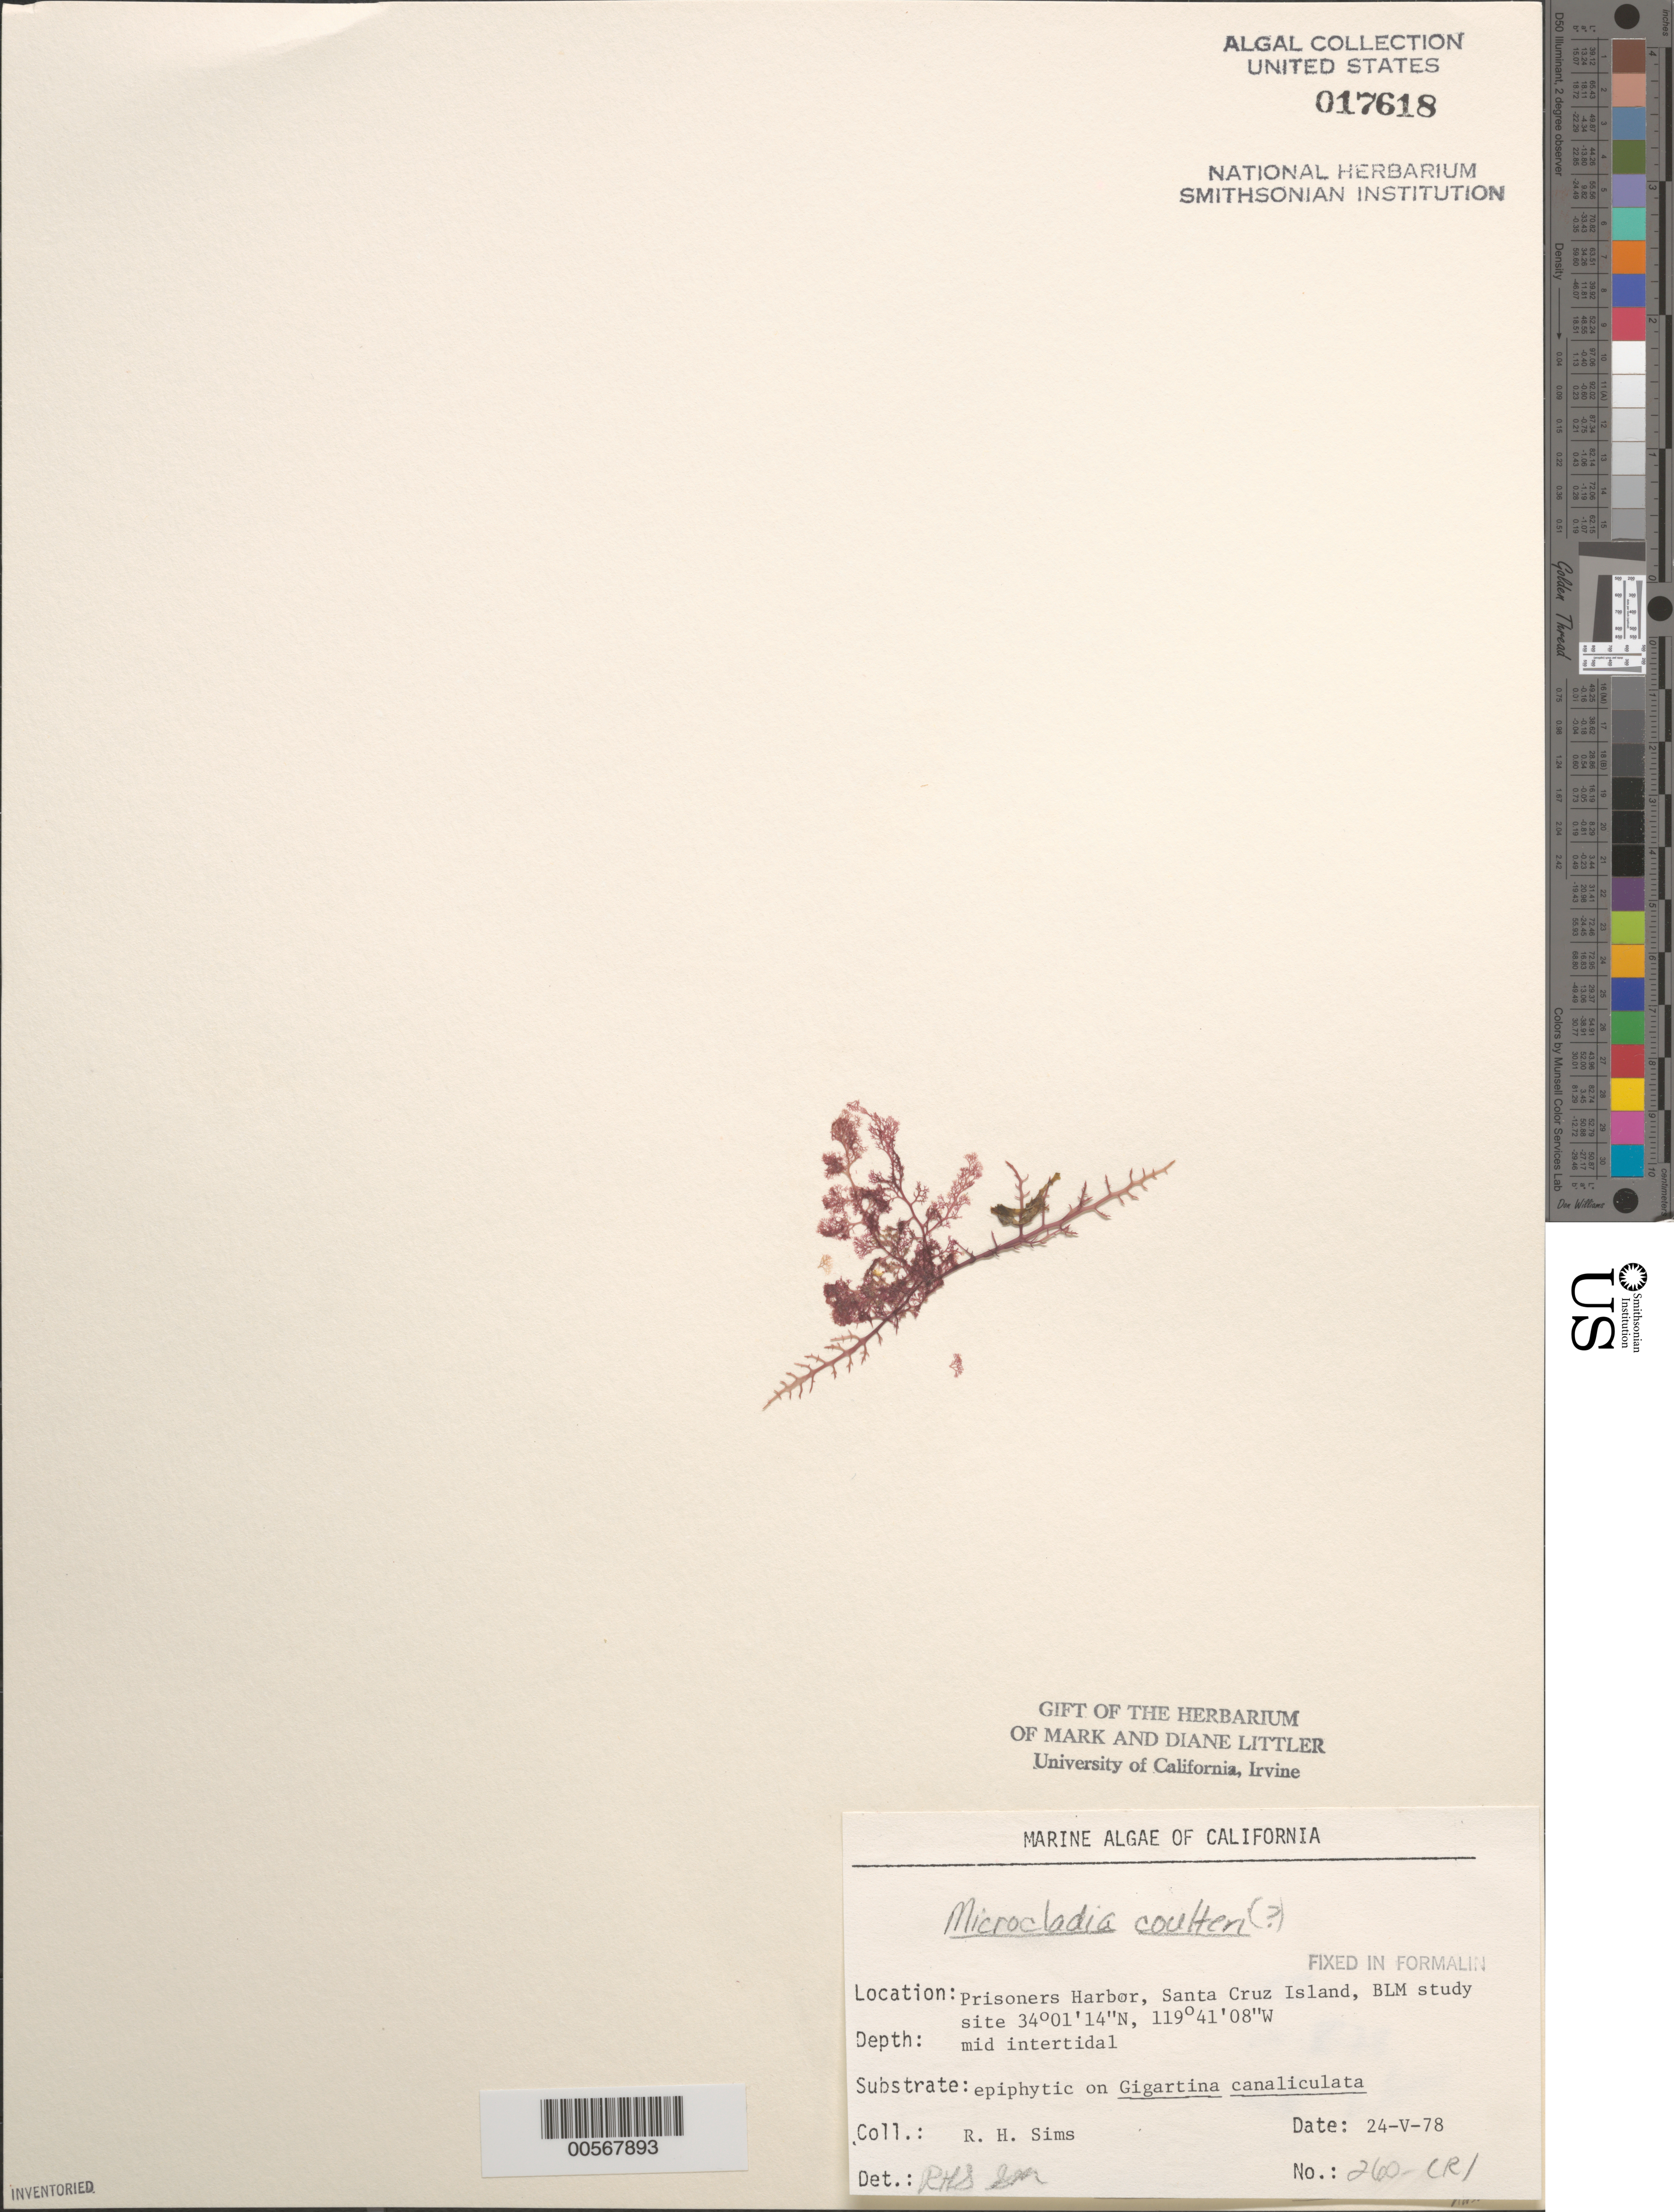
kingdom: Plantae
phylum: Rhodophyta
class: Florideophyceae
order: Ceramiales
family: Ceramiaceae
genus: Microcladia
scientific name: Microcladia coulteri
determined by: Sims, Robert H.; Murray, S. N.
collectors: R. H. Sims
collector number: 260-cri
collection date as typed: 24 May 1978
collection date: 1978-05-24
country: United States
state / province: California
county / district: Santa Barbara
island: Santa Cruz Island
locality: Prisoners Harbor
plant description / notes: BLM-SOCALBIGHT Rocky Intertidal Survey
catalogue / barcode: US 17618